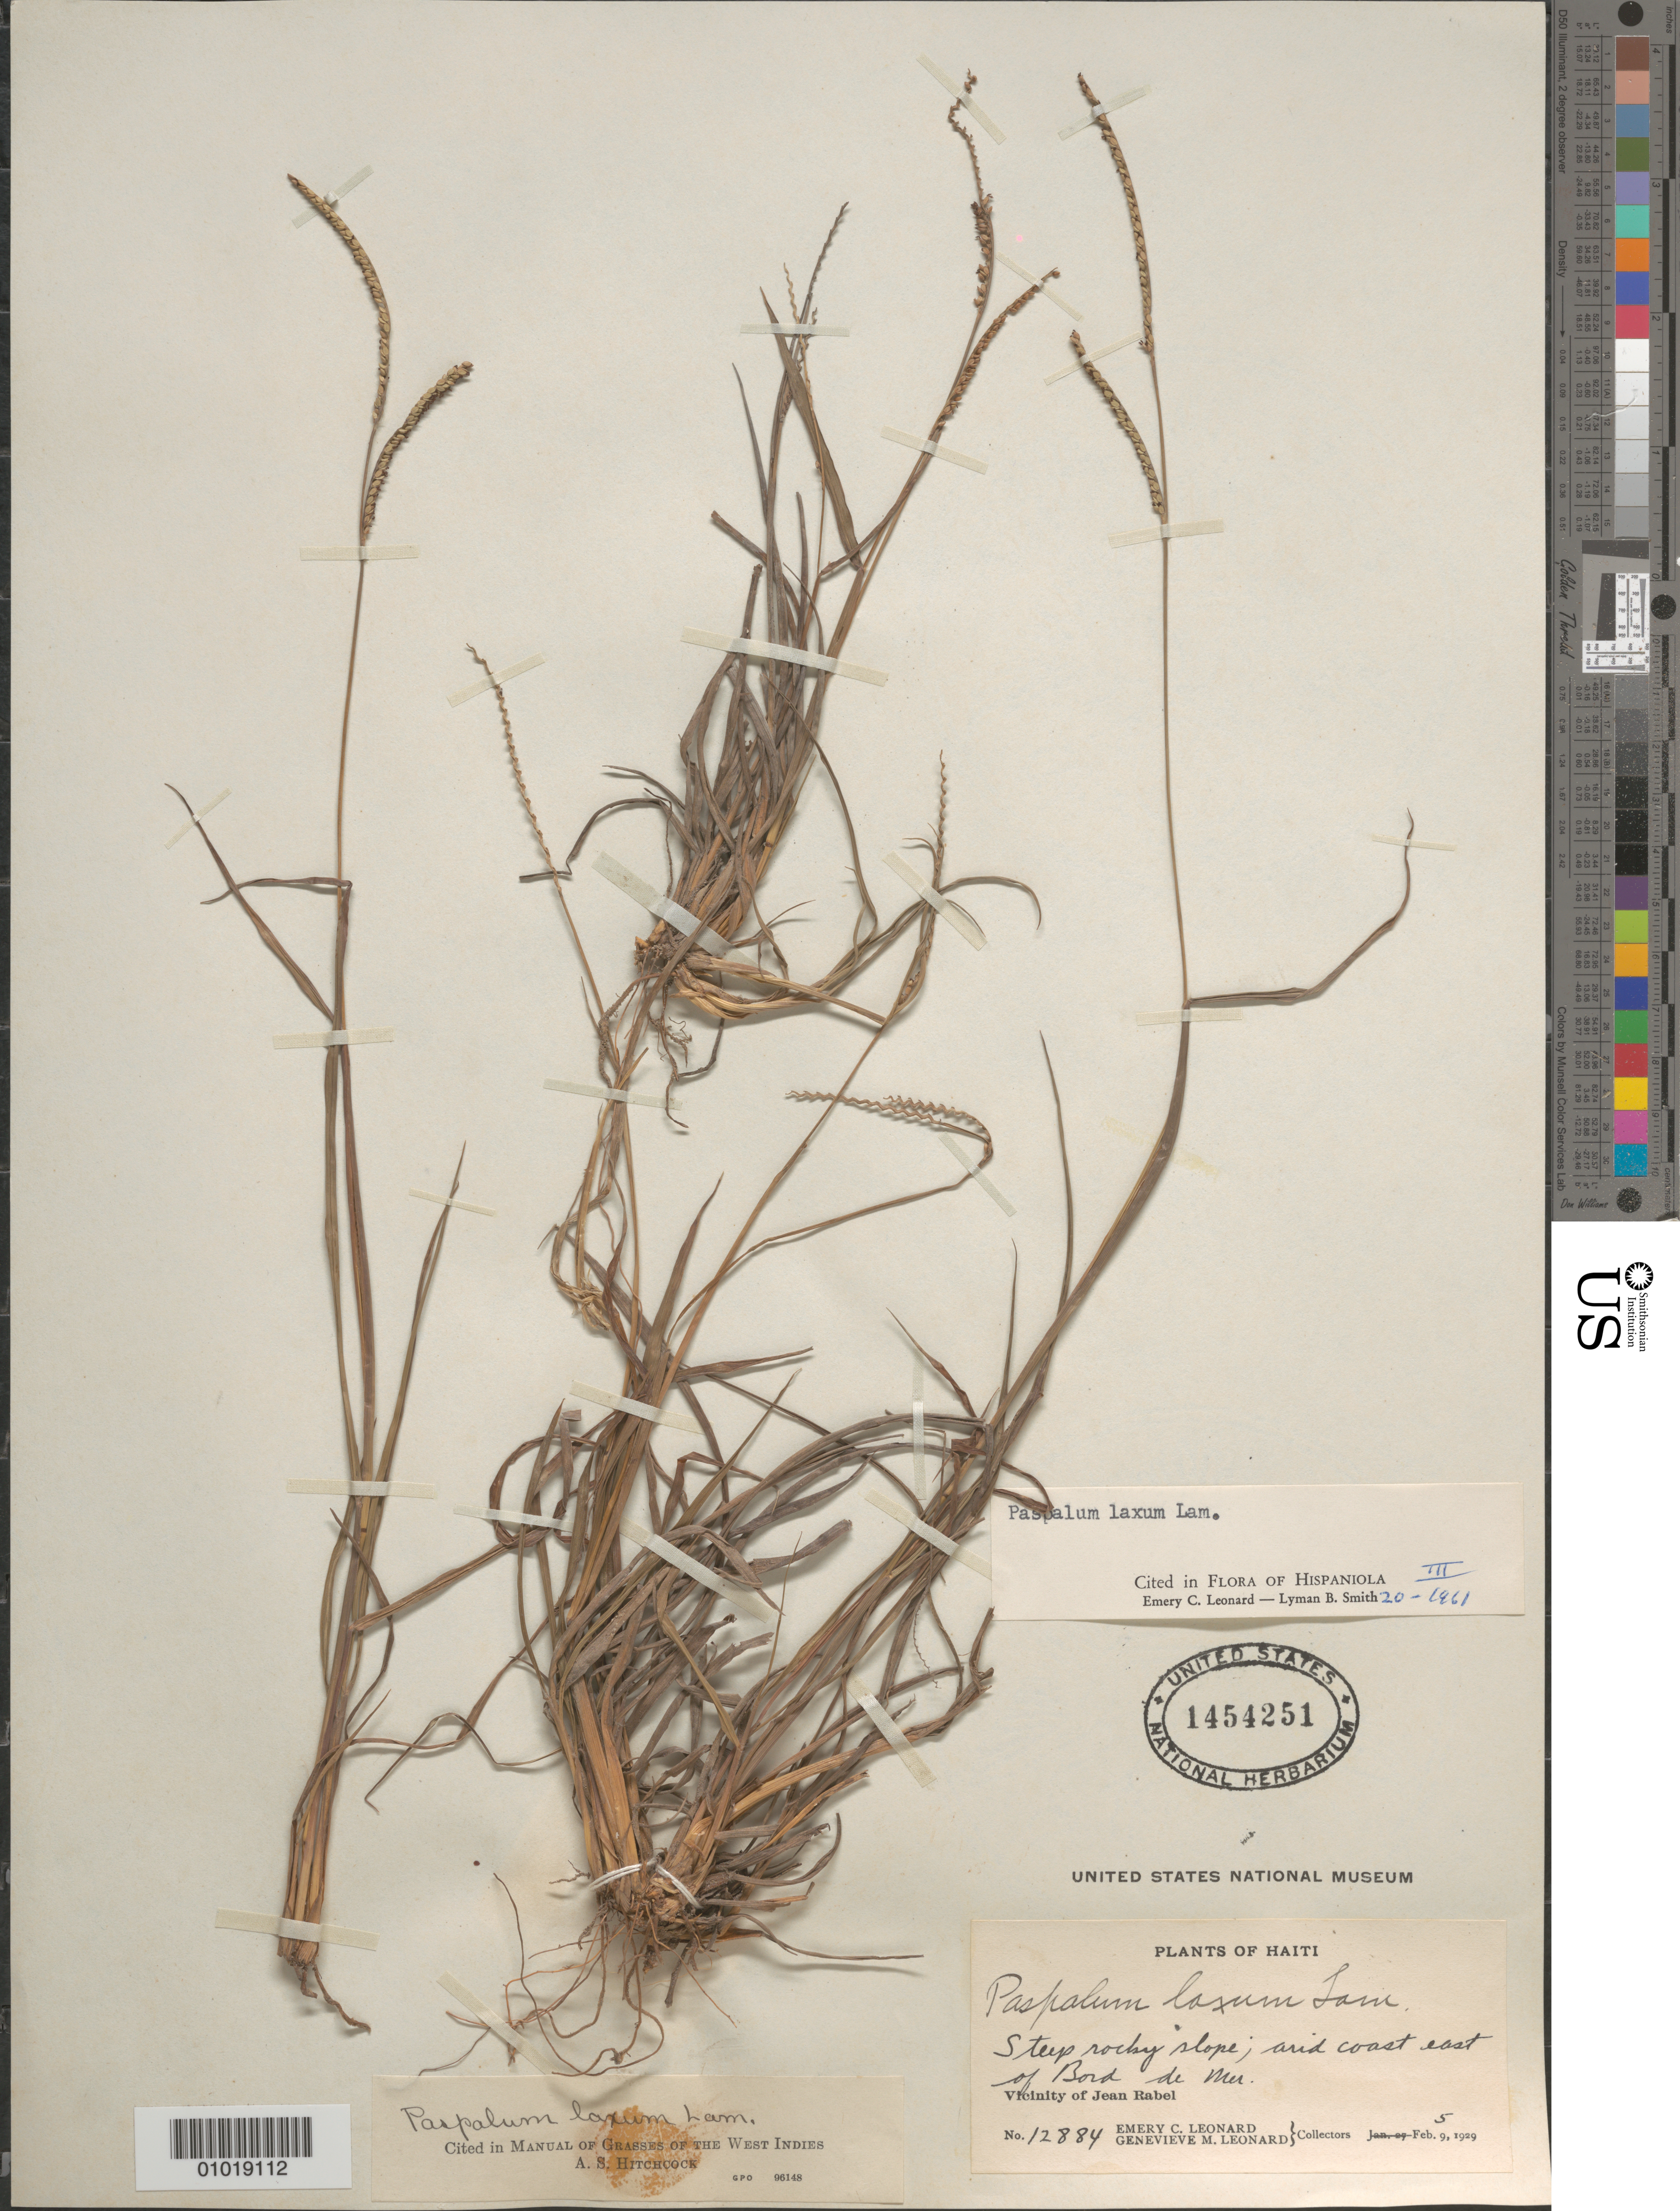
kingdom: Plantae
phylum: Tracheophyta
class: Liliopsida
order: Poales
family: Poaceae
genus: Paspalum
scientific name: Paspalum laxum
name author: Lam.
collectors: E. C. Leonard & G. M. Leonard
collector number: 12884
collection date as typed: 05 Feb 1929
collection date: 1929-02-05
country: Haiti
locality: Vicinity of Jean Rabel, E of Bord de Mer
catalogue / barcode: US 1454251